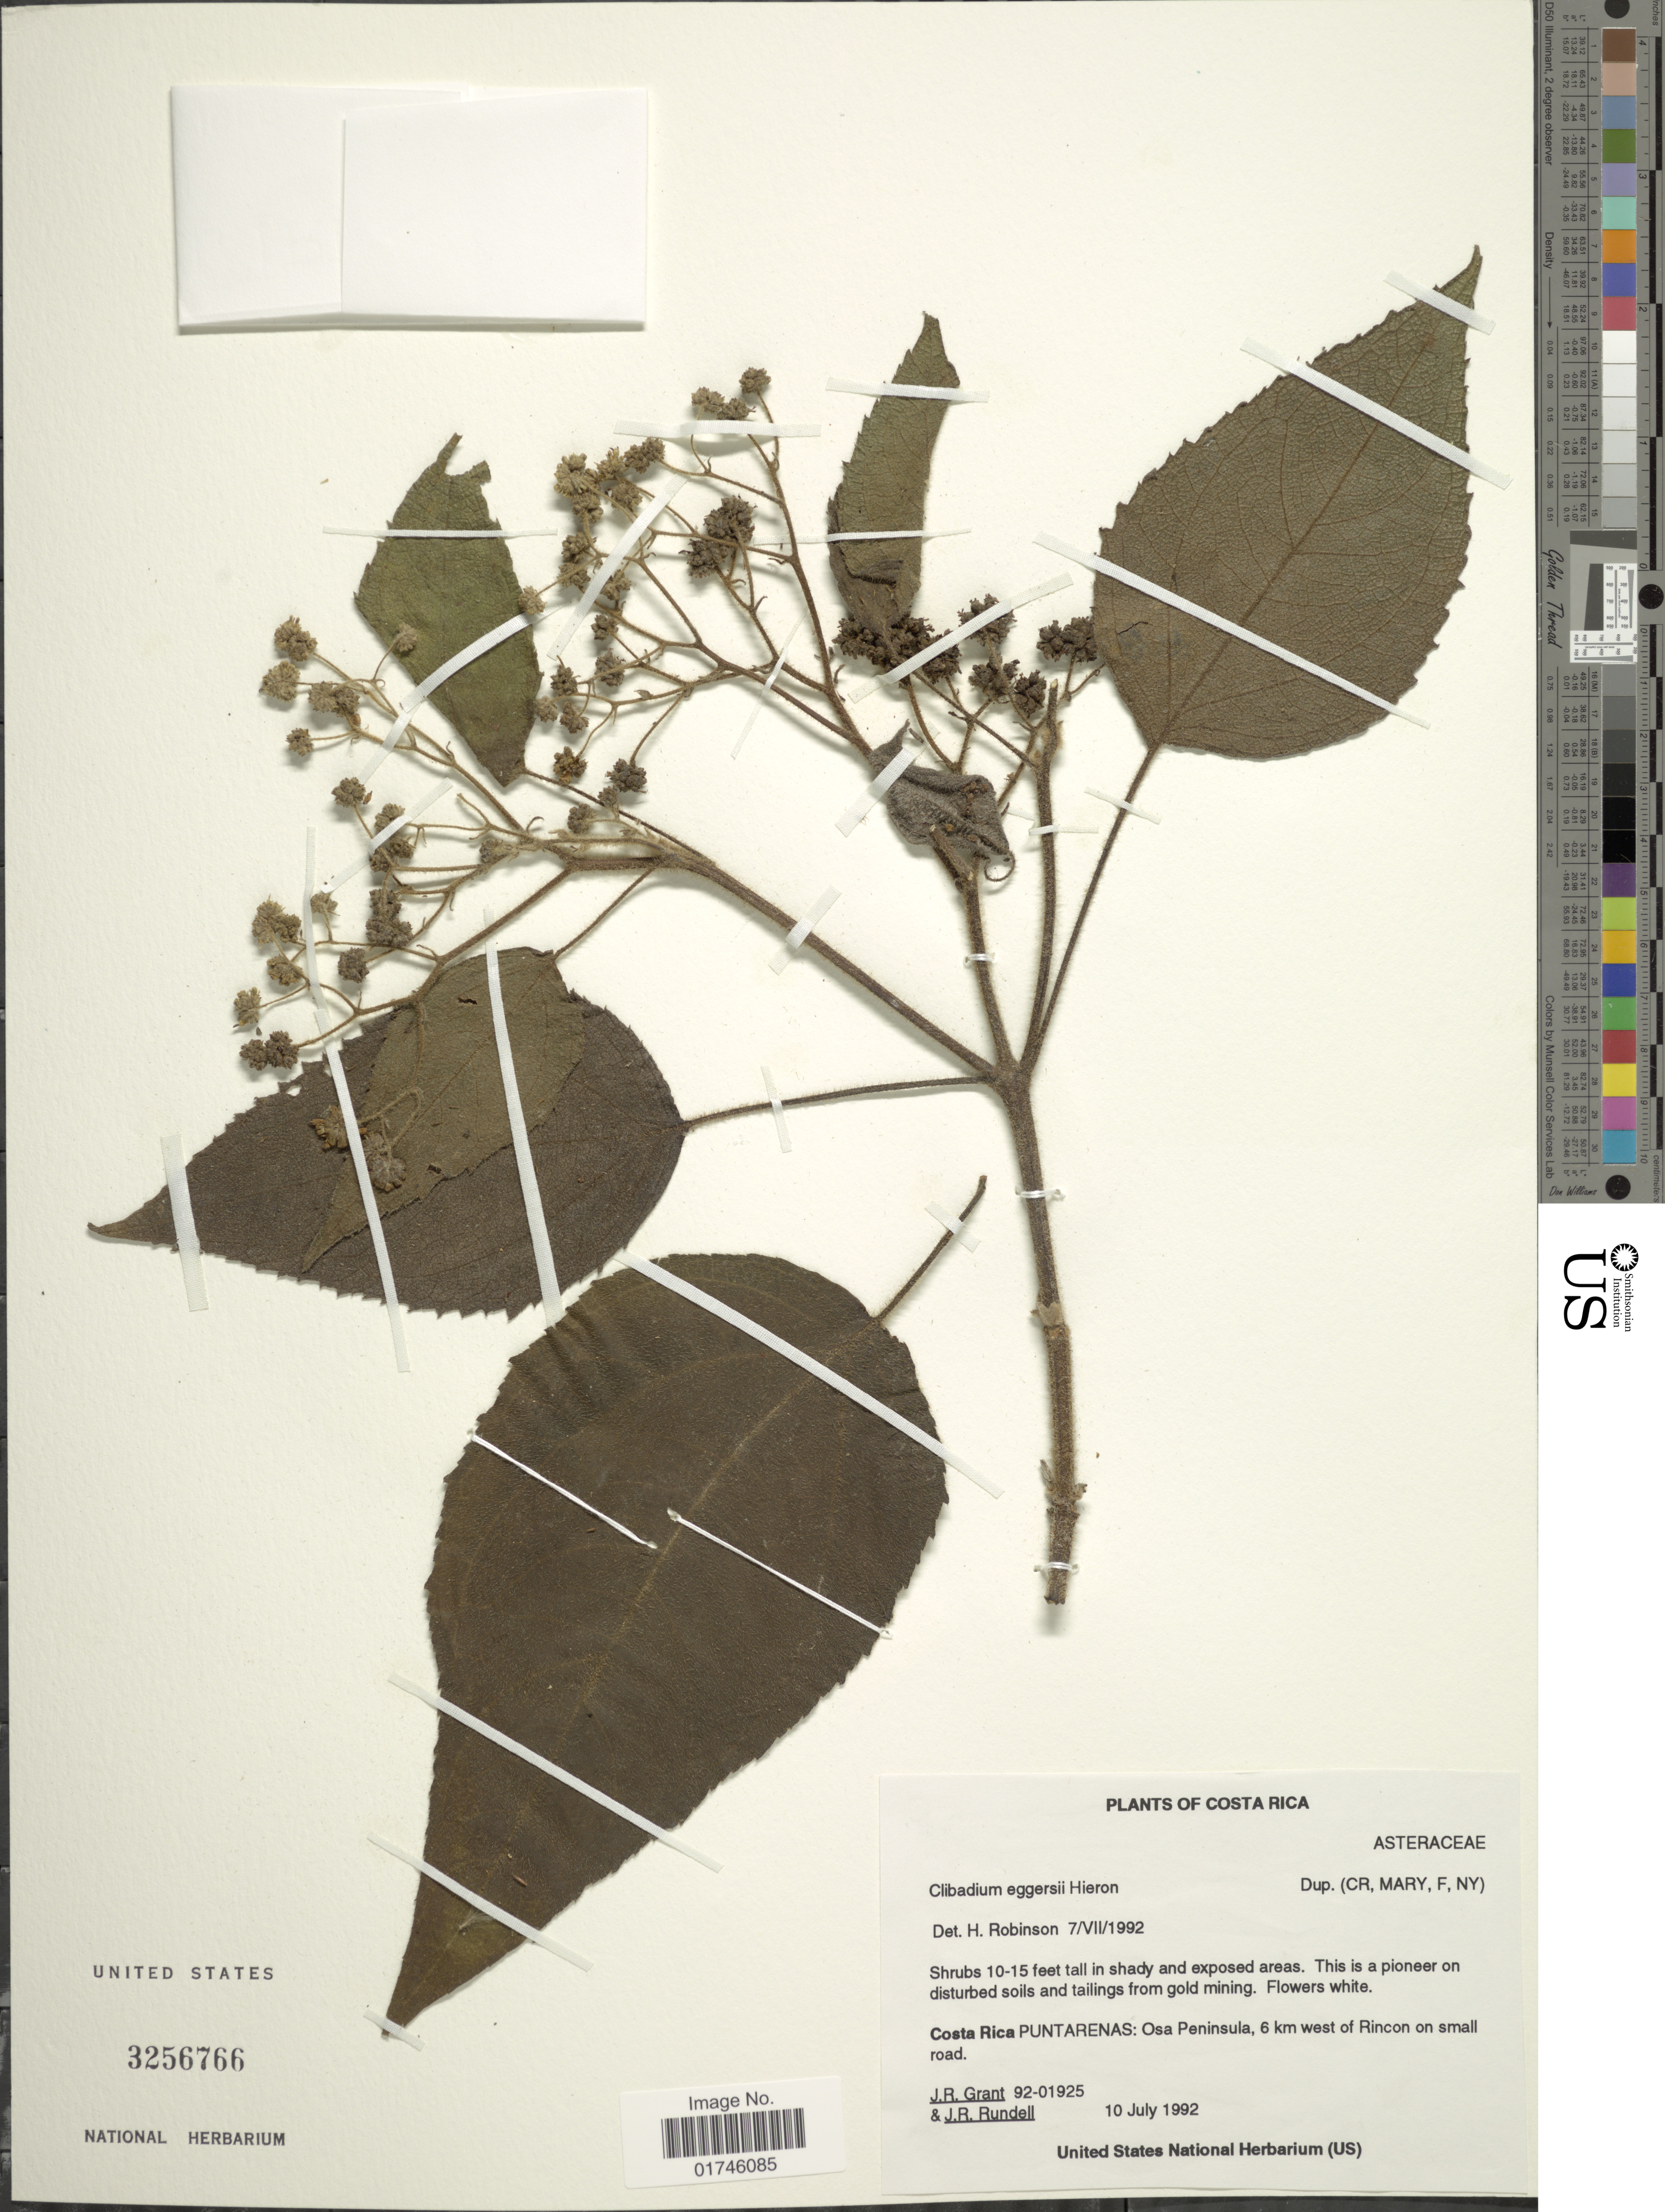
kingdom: Plantae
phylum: Tracheophyta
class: Magnoliopsida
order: Asterales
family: Asteraceae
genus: Clibadium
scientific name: Clibadium eggersii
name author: Hieron.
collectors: T. Grant & J. R. Rundell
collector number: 92-01925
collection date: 1992-07-10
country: Costa Rica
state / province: Puntarenas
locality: Costa Rica Puntarenas: Osa Peninsula, 6 km west of Rincon on small road.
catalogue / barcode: US 3256766